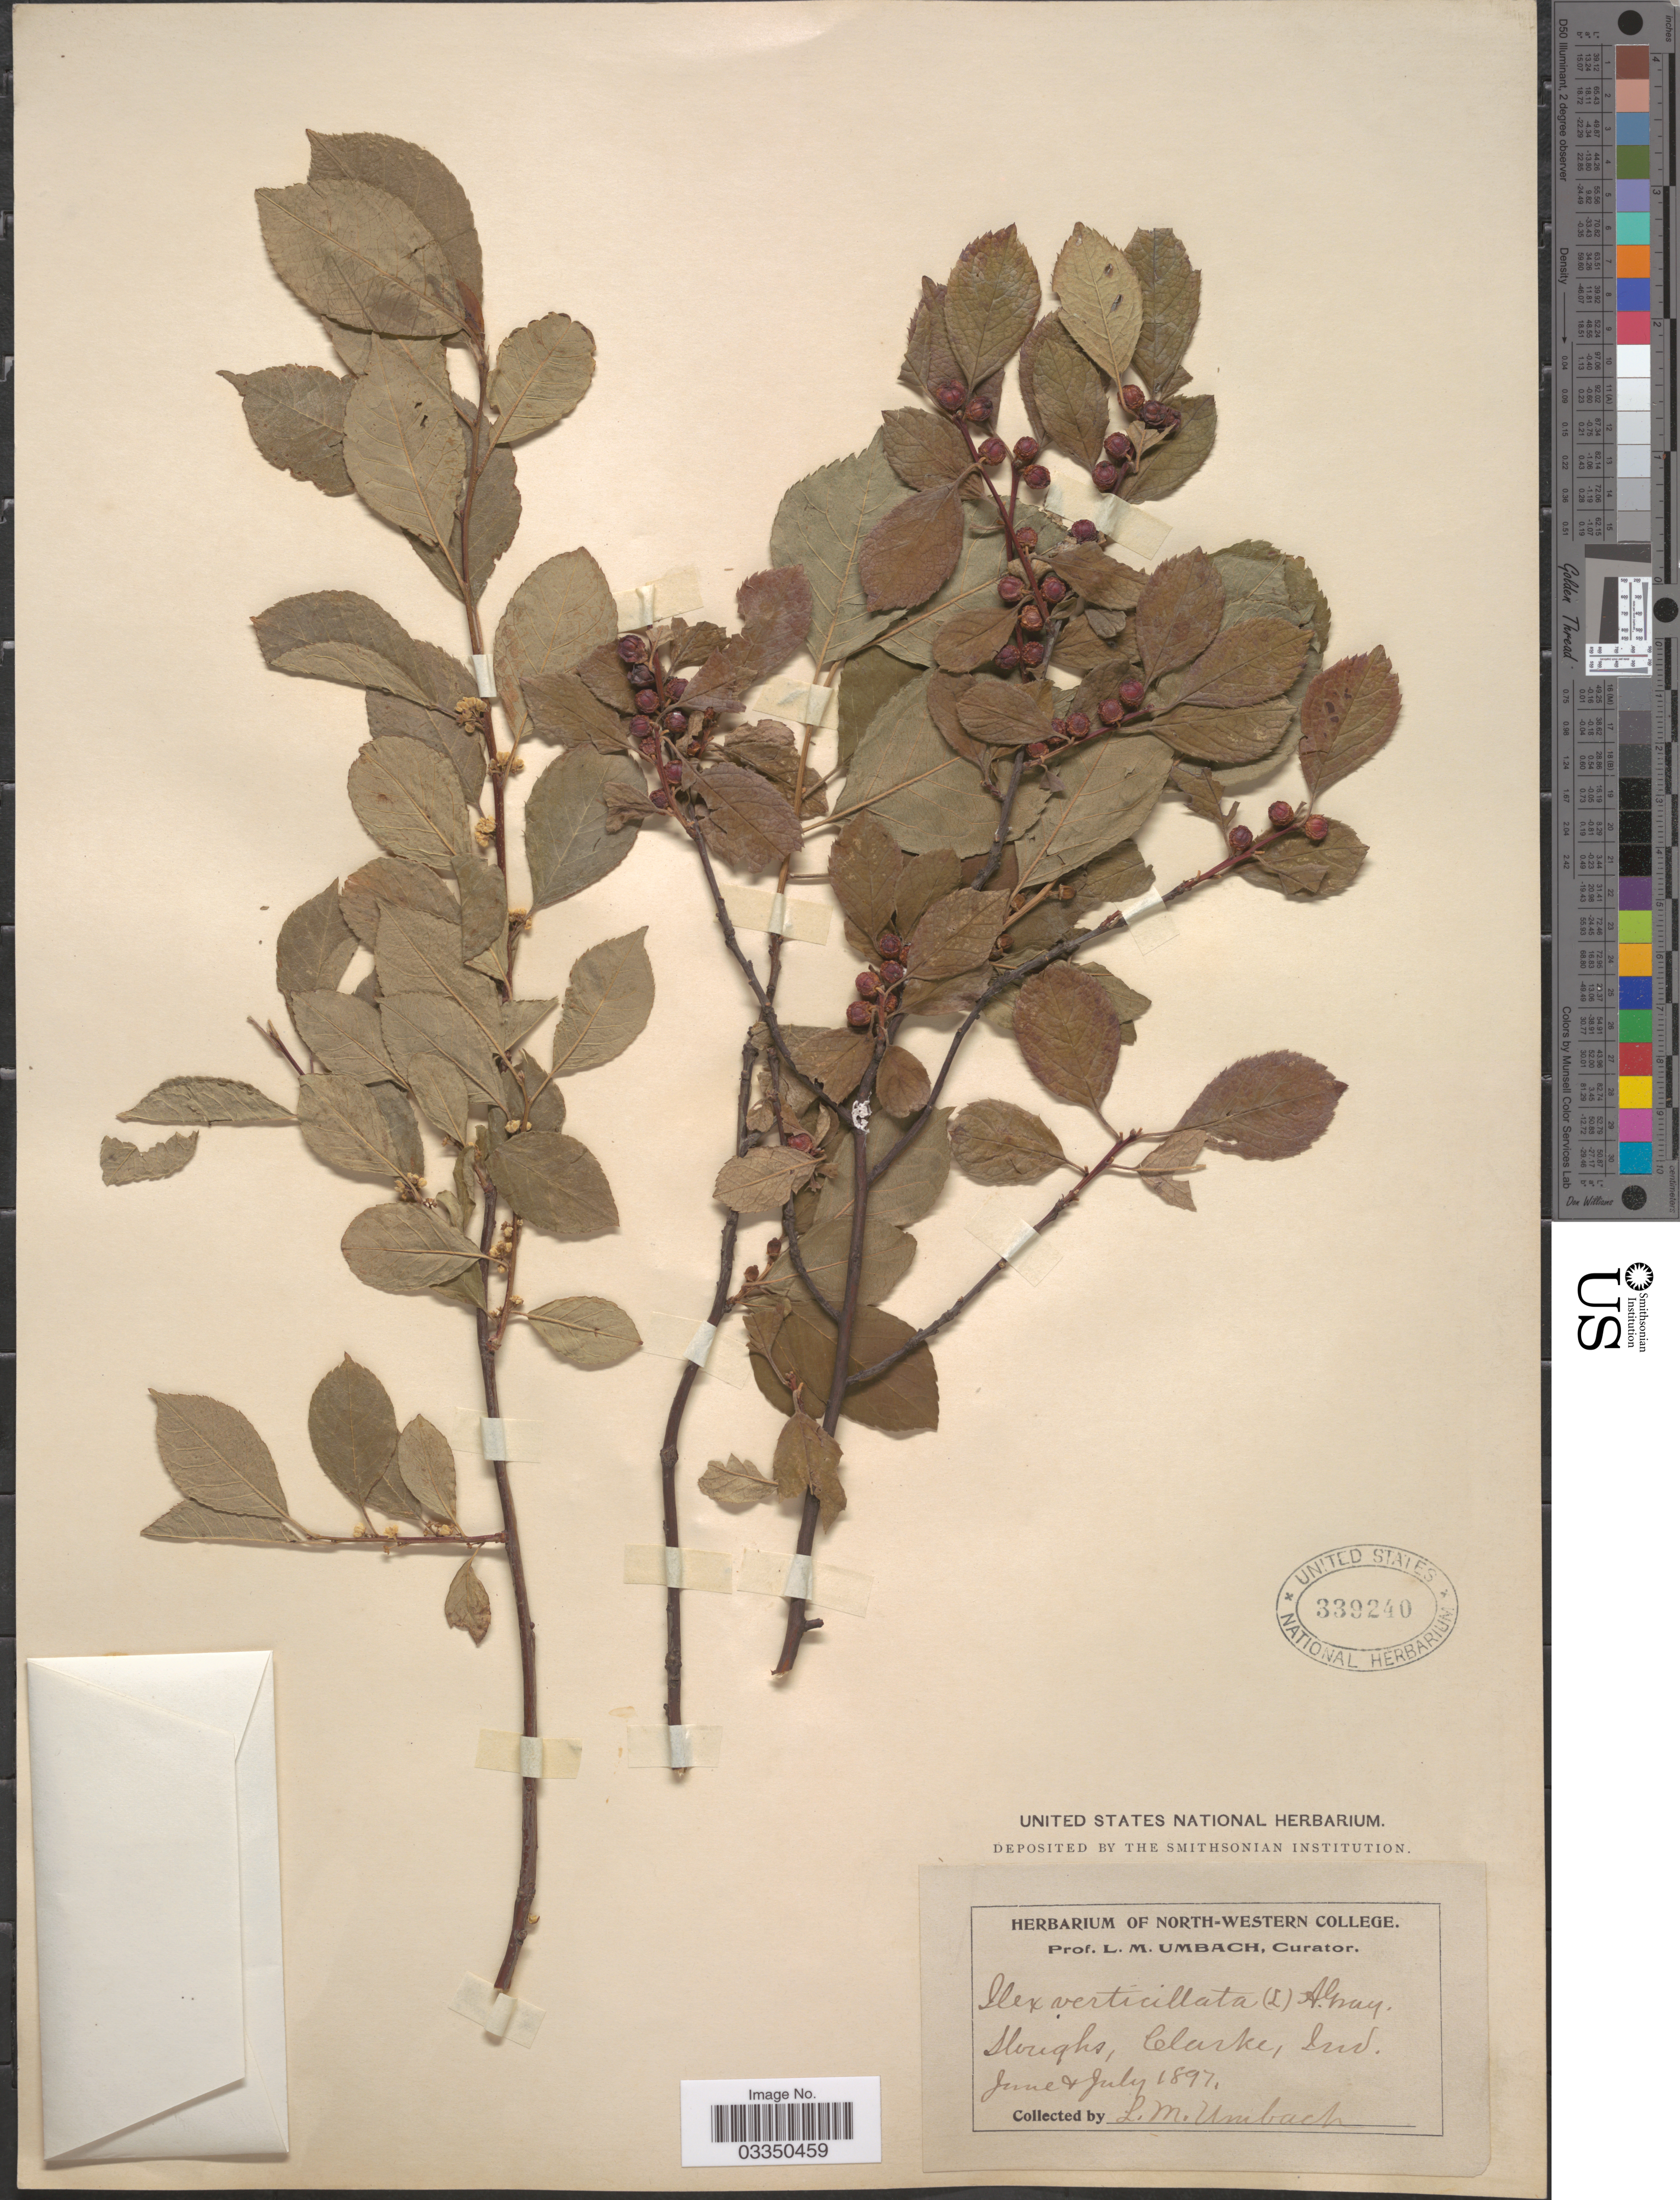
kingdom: Plantae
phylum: Tracheophyta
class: Magnoliopsida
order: Aquifoliales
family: Aquifoliaceae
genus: Ilex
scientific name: Ilex verticillata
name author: (L.) A. Gray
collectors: L. M. Umbach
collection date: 1897-06/1897-07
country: United States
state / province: Indiana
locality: Sloughs, Clarke.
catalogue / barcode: US 339240